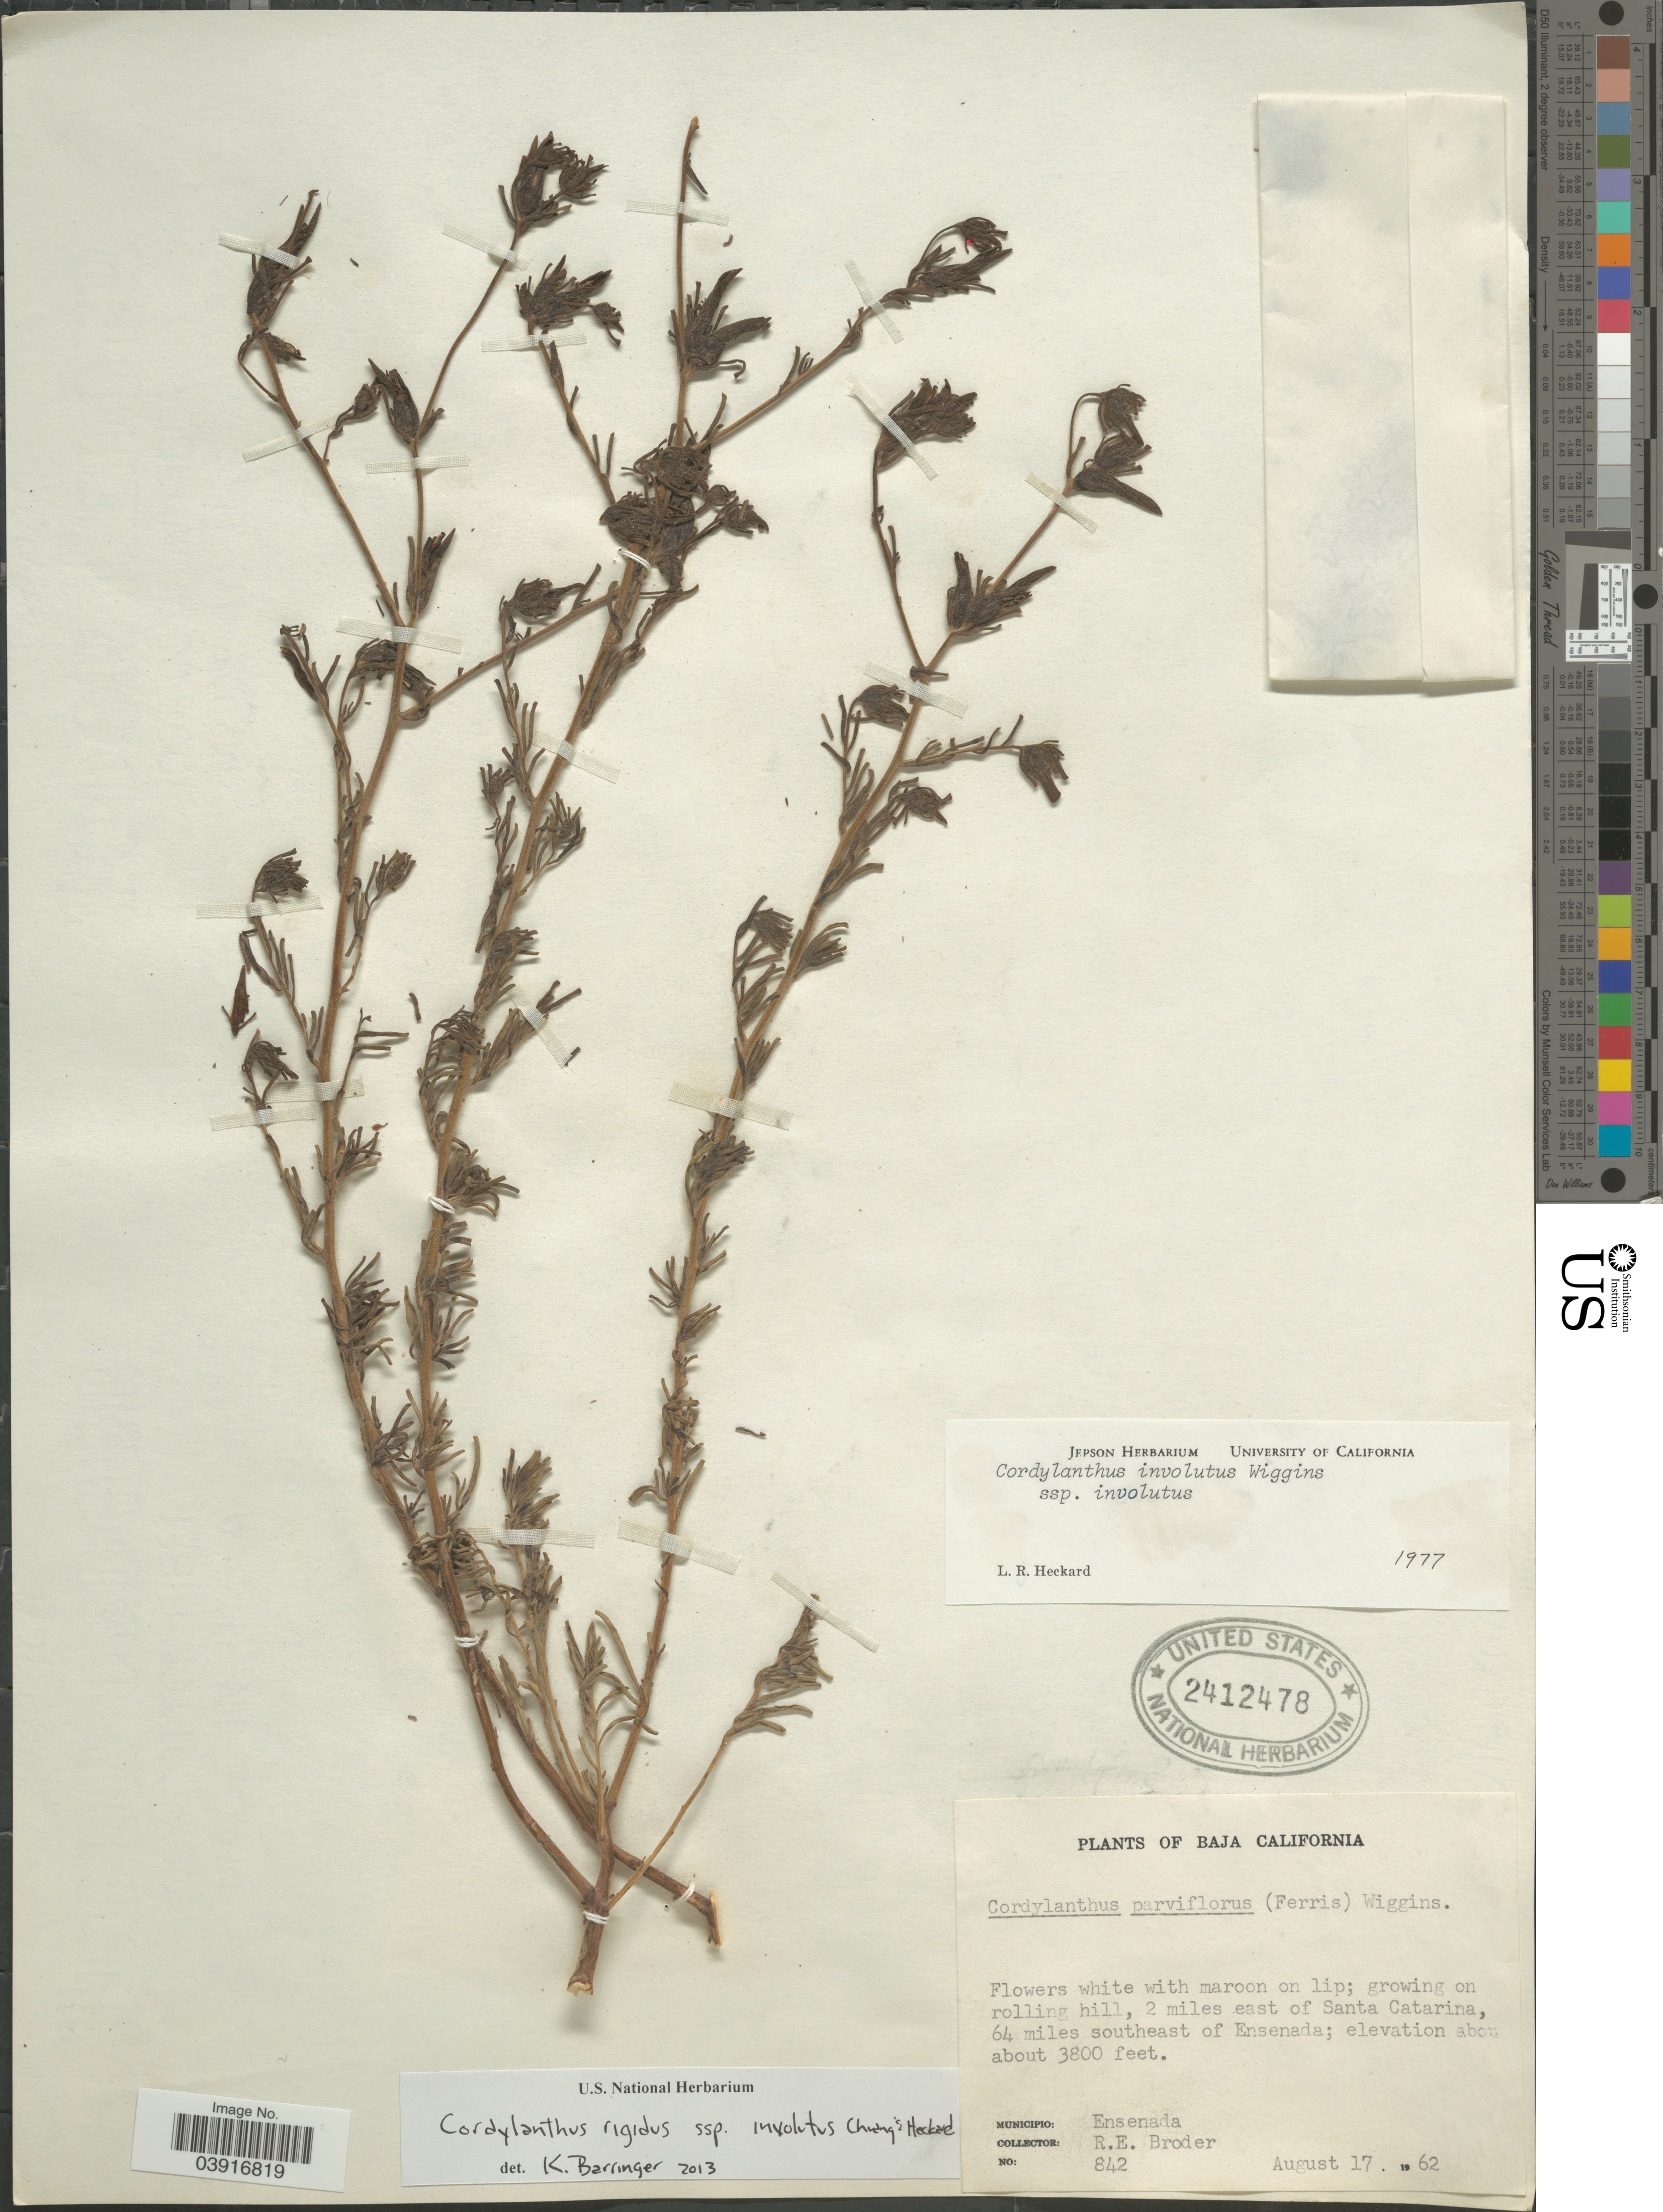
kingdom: Plantae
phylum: Tracheophyta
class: Magnoliopsida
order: Lamiales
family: Orobanchaceae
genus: Cordylanthus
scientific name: Cordylanthus rigidus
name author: (Benth.) Jeps.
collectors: R. Broder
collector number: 842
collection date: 1962-08-17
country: Mexico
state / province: Baja California Norte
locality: Growing on rolling hill, 2 miles east of Santa Catarina, 64 miles southeast of Ensenada. Municipio: Ensenada.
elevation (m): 1158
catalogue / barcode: US 2412478